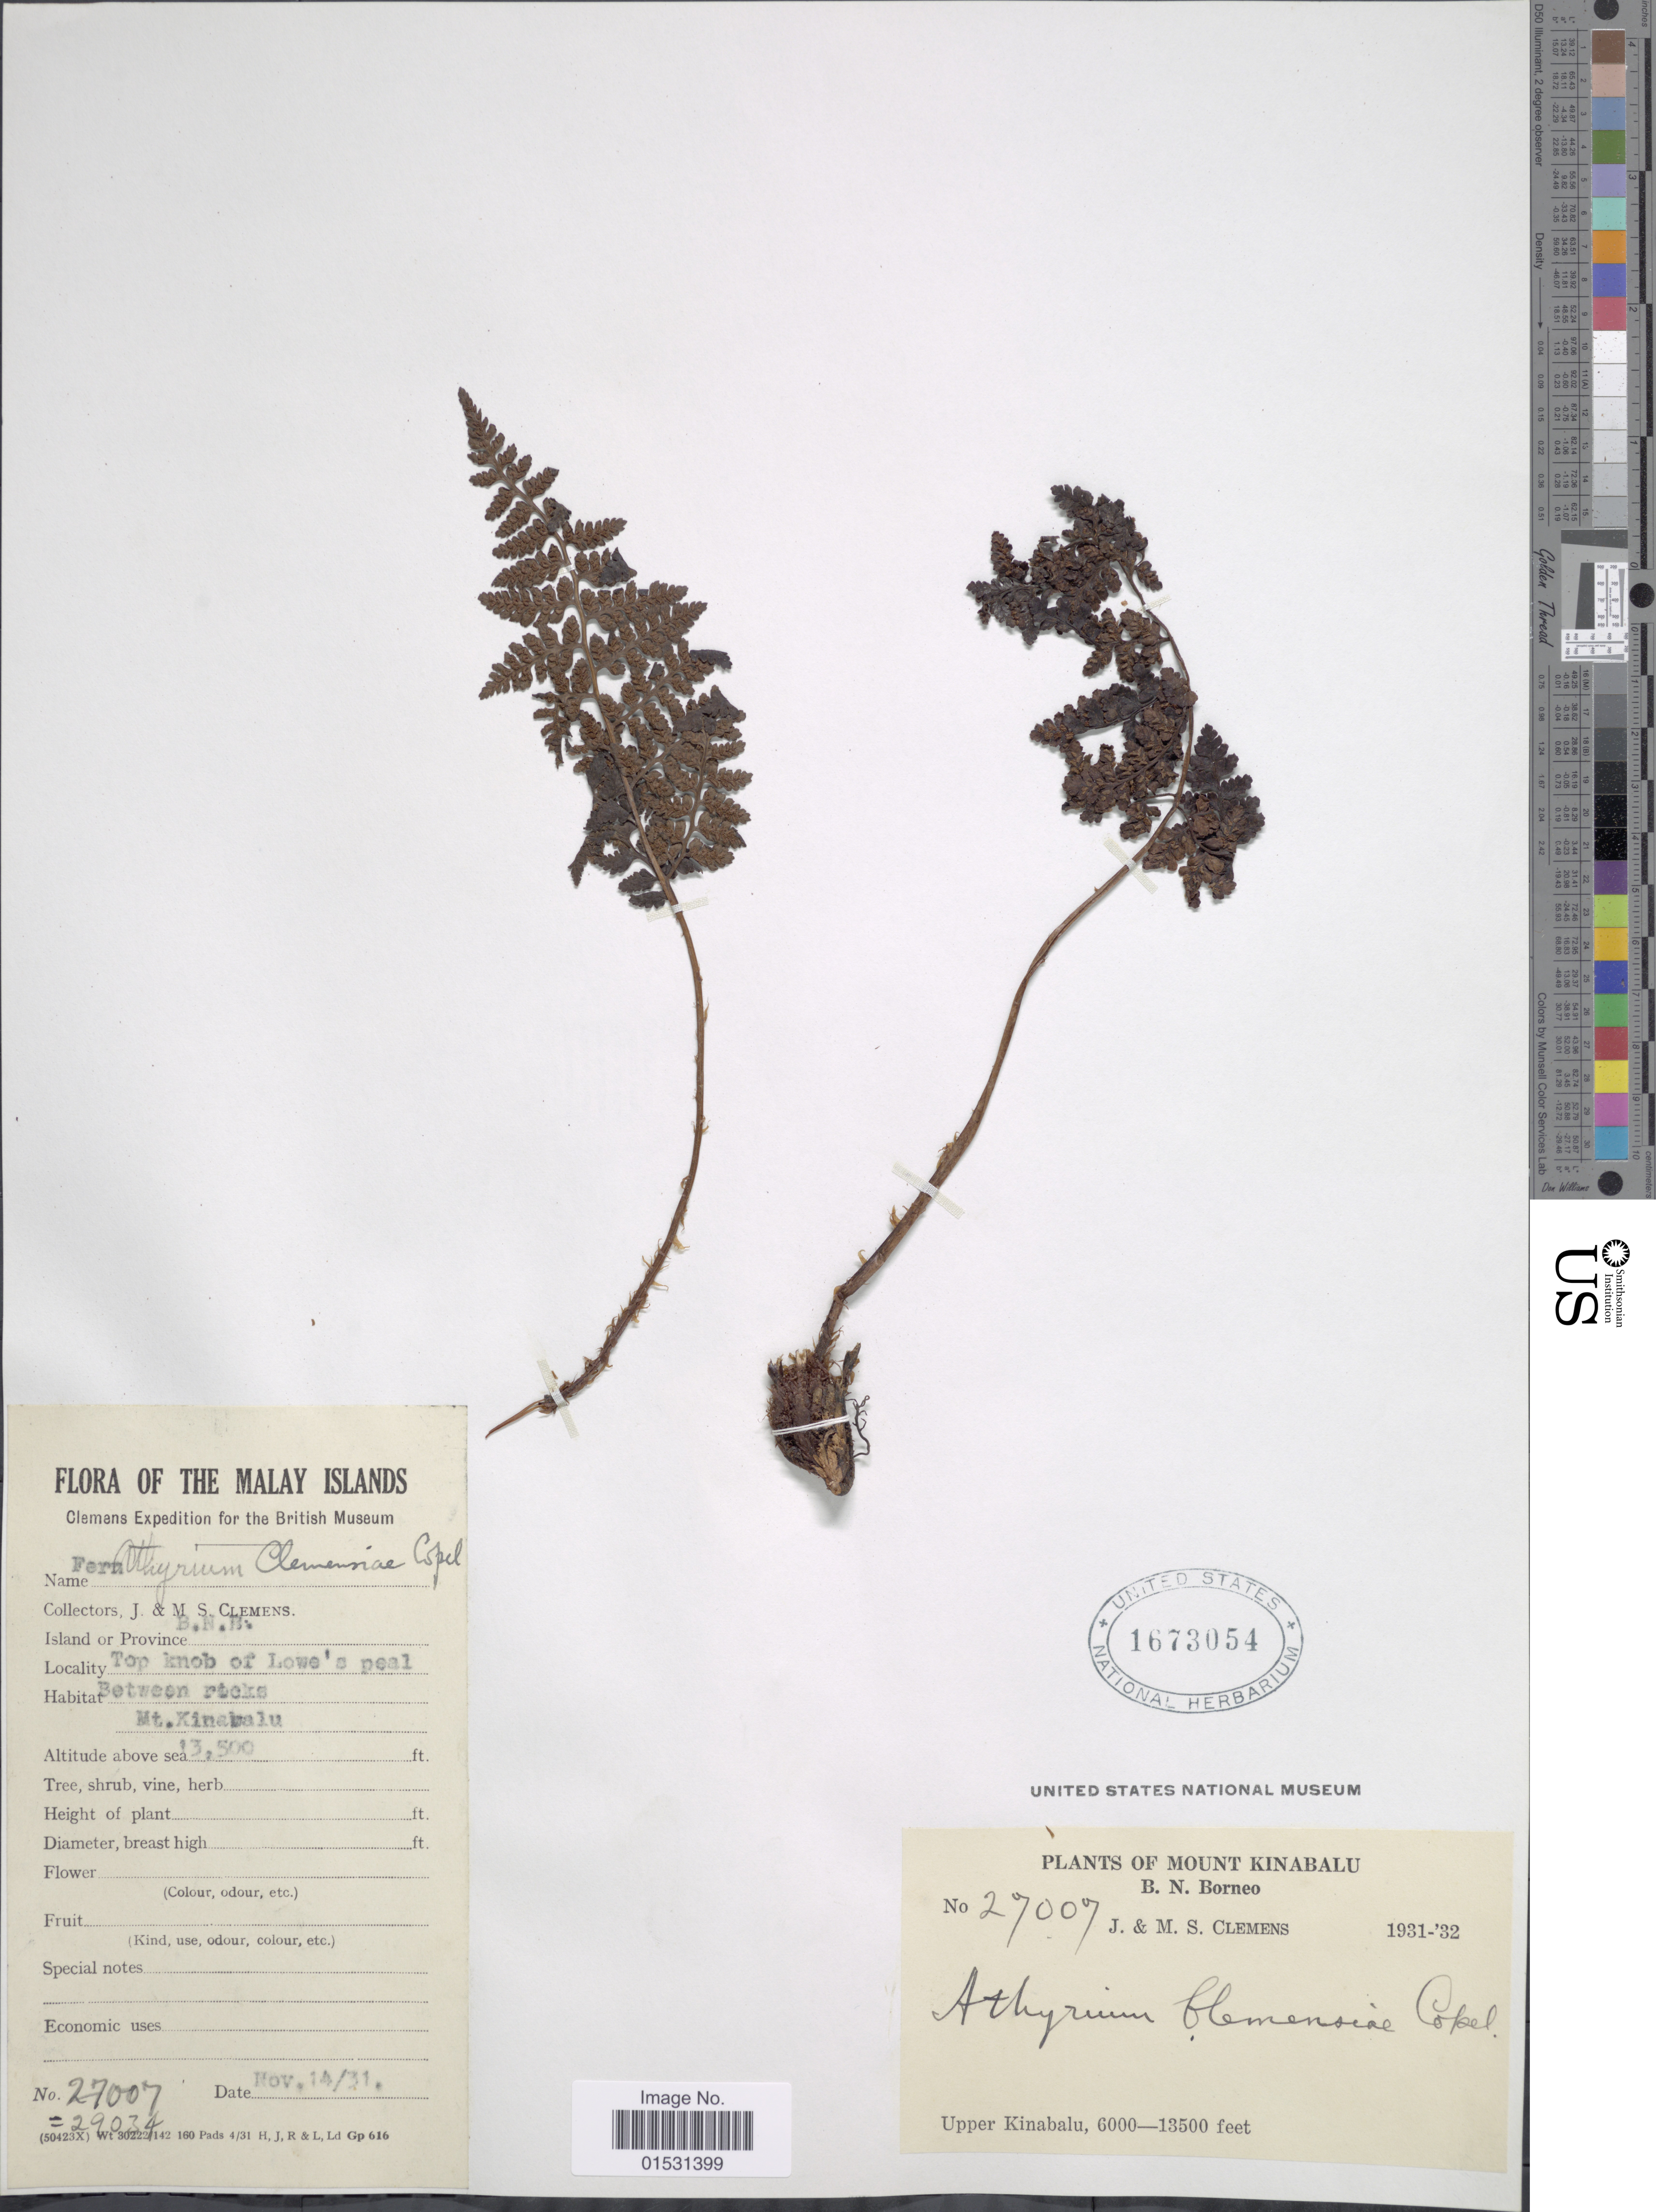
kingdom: Plantae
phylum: Tracheophyta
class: Polypodiopsida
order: Polypodiales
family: Athyriaceae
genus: Athyrium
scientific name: Athyrium clemensiae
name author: Copel.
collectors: J. Clemens & M. S. Clemens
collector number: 27007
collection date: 1931-11-14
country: Malaysia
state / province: Sabah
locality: Mount Kinabalu. B.N. Borneo. Upper Kinabalu. The Malay Islands. Top knob of Lowe's peal. [interpreted]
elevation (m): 4115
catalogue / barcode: US 1673054